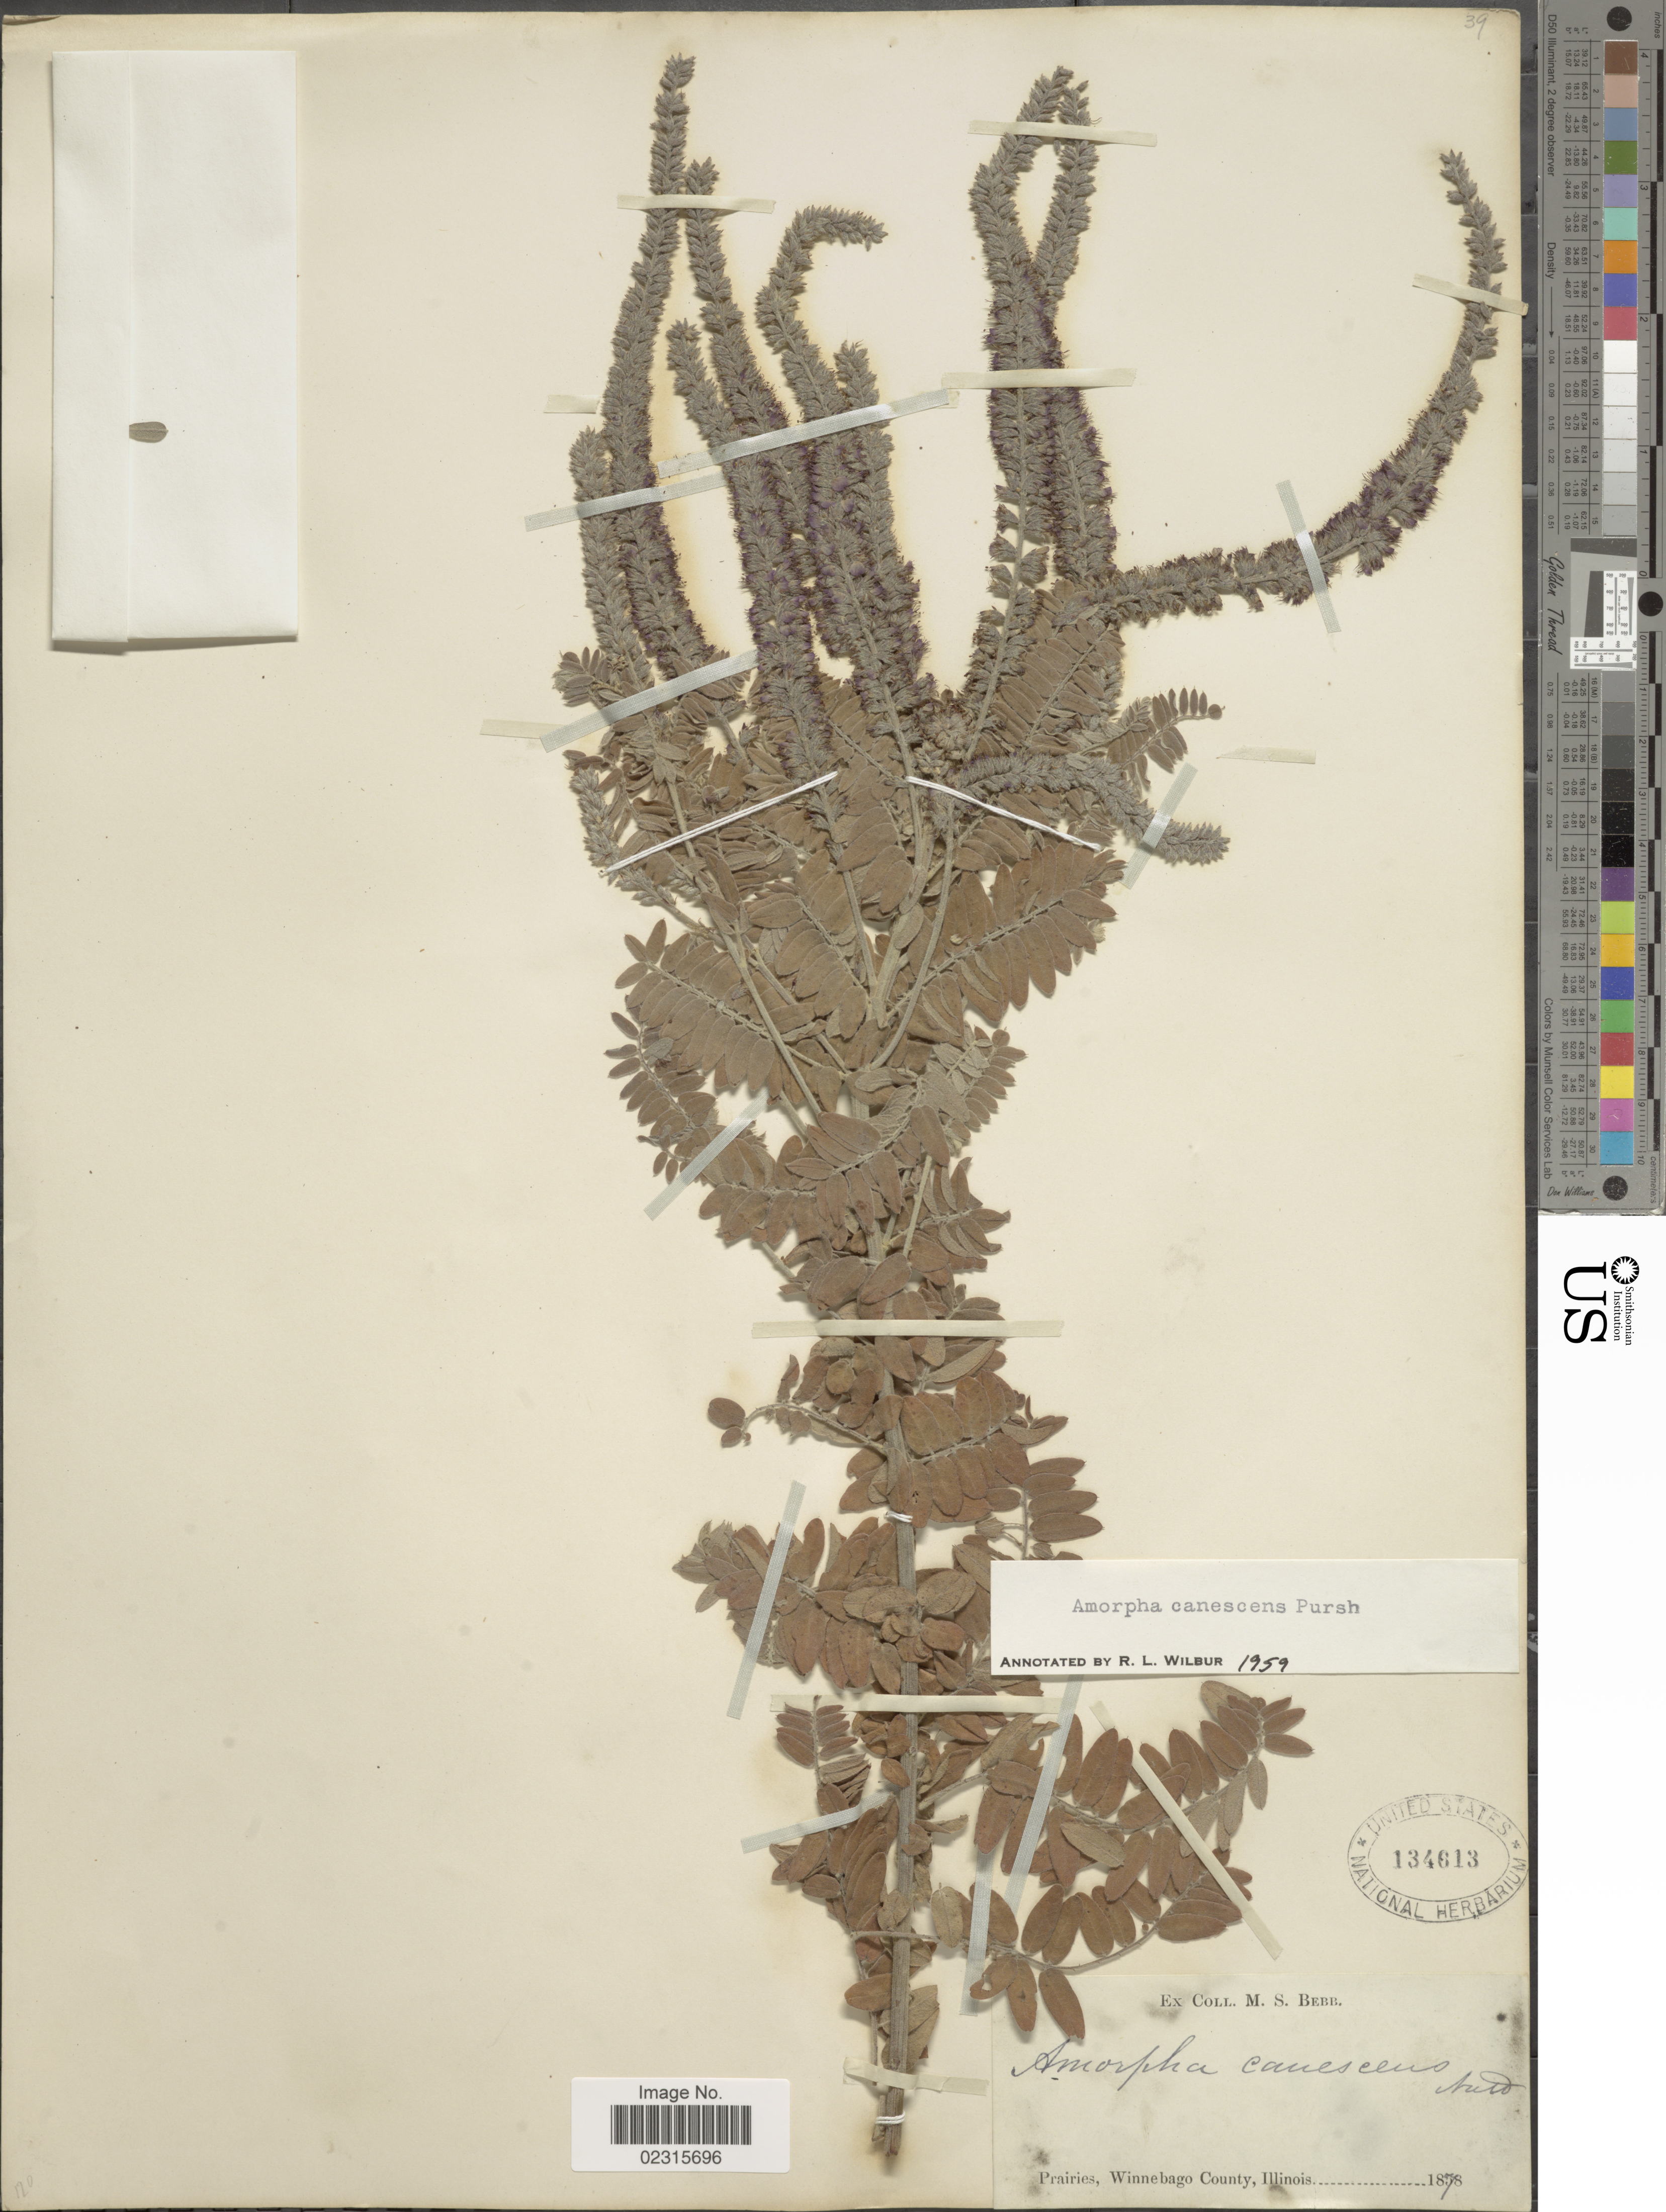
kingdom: Plantae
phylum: Tracheophyta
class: Magnoliopsida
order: Fabales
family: Fabaceae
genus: Amorpha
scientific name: Amorpha canescens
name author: Pursh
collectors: ex Herb. M. S. Bebb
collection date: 1878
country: United States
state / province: Illinois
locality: Prairies, Winnebago County, Illinois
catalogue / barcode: US 134613